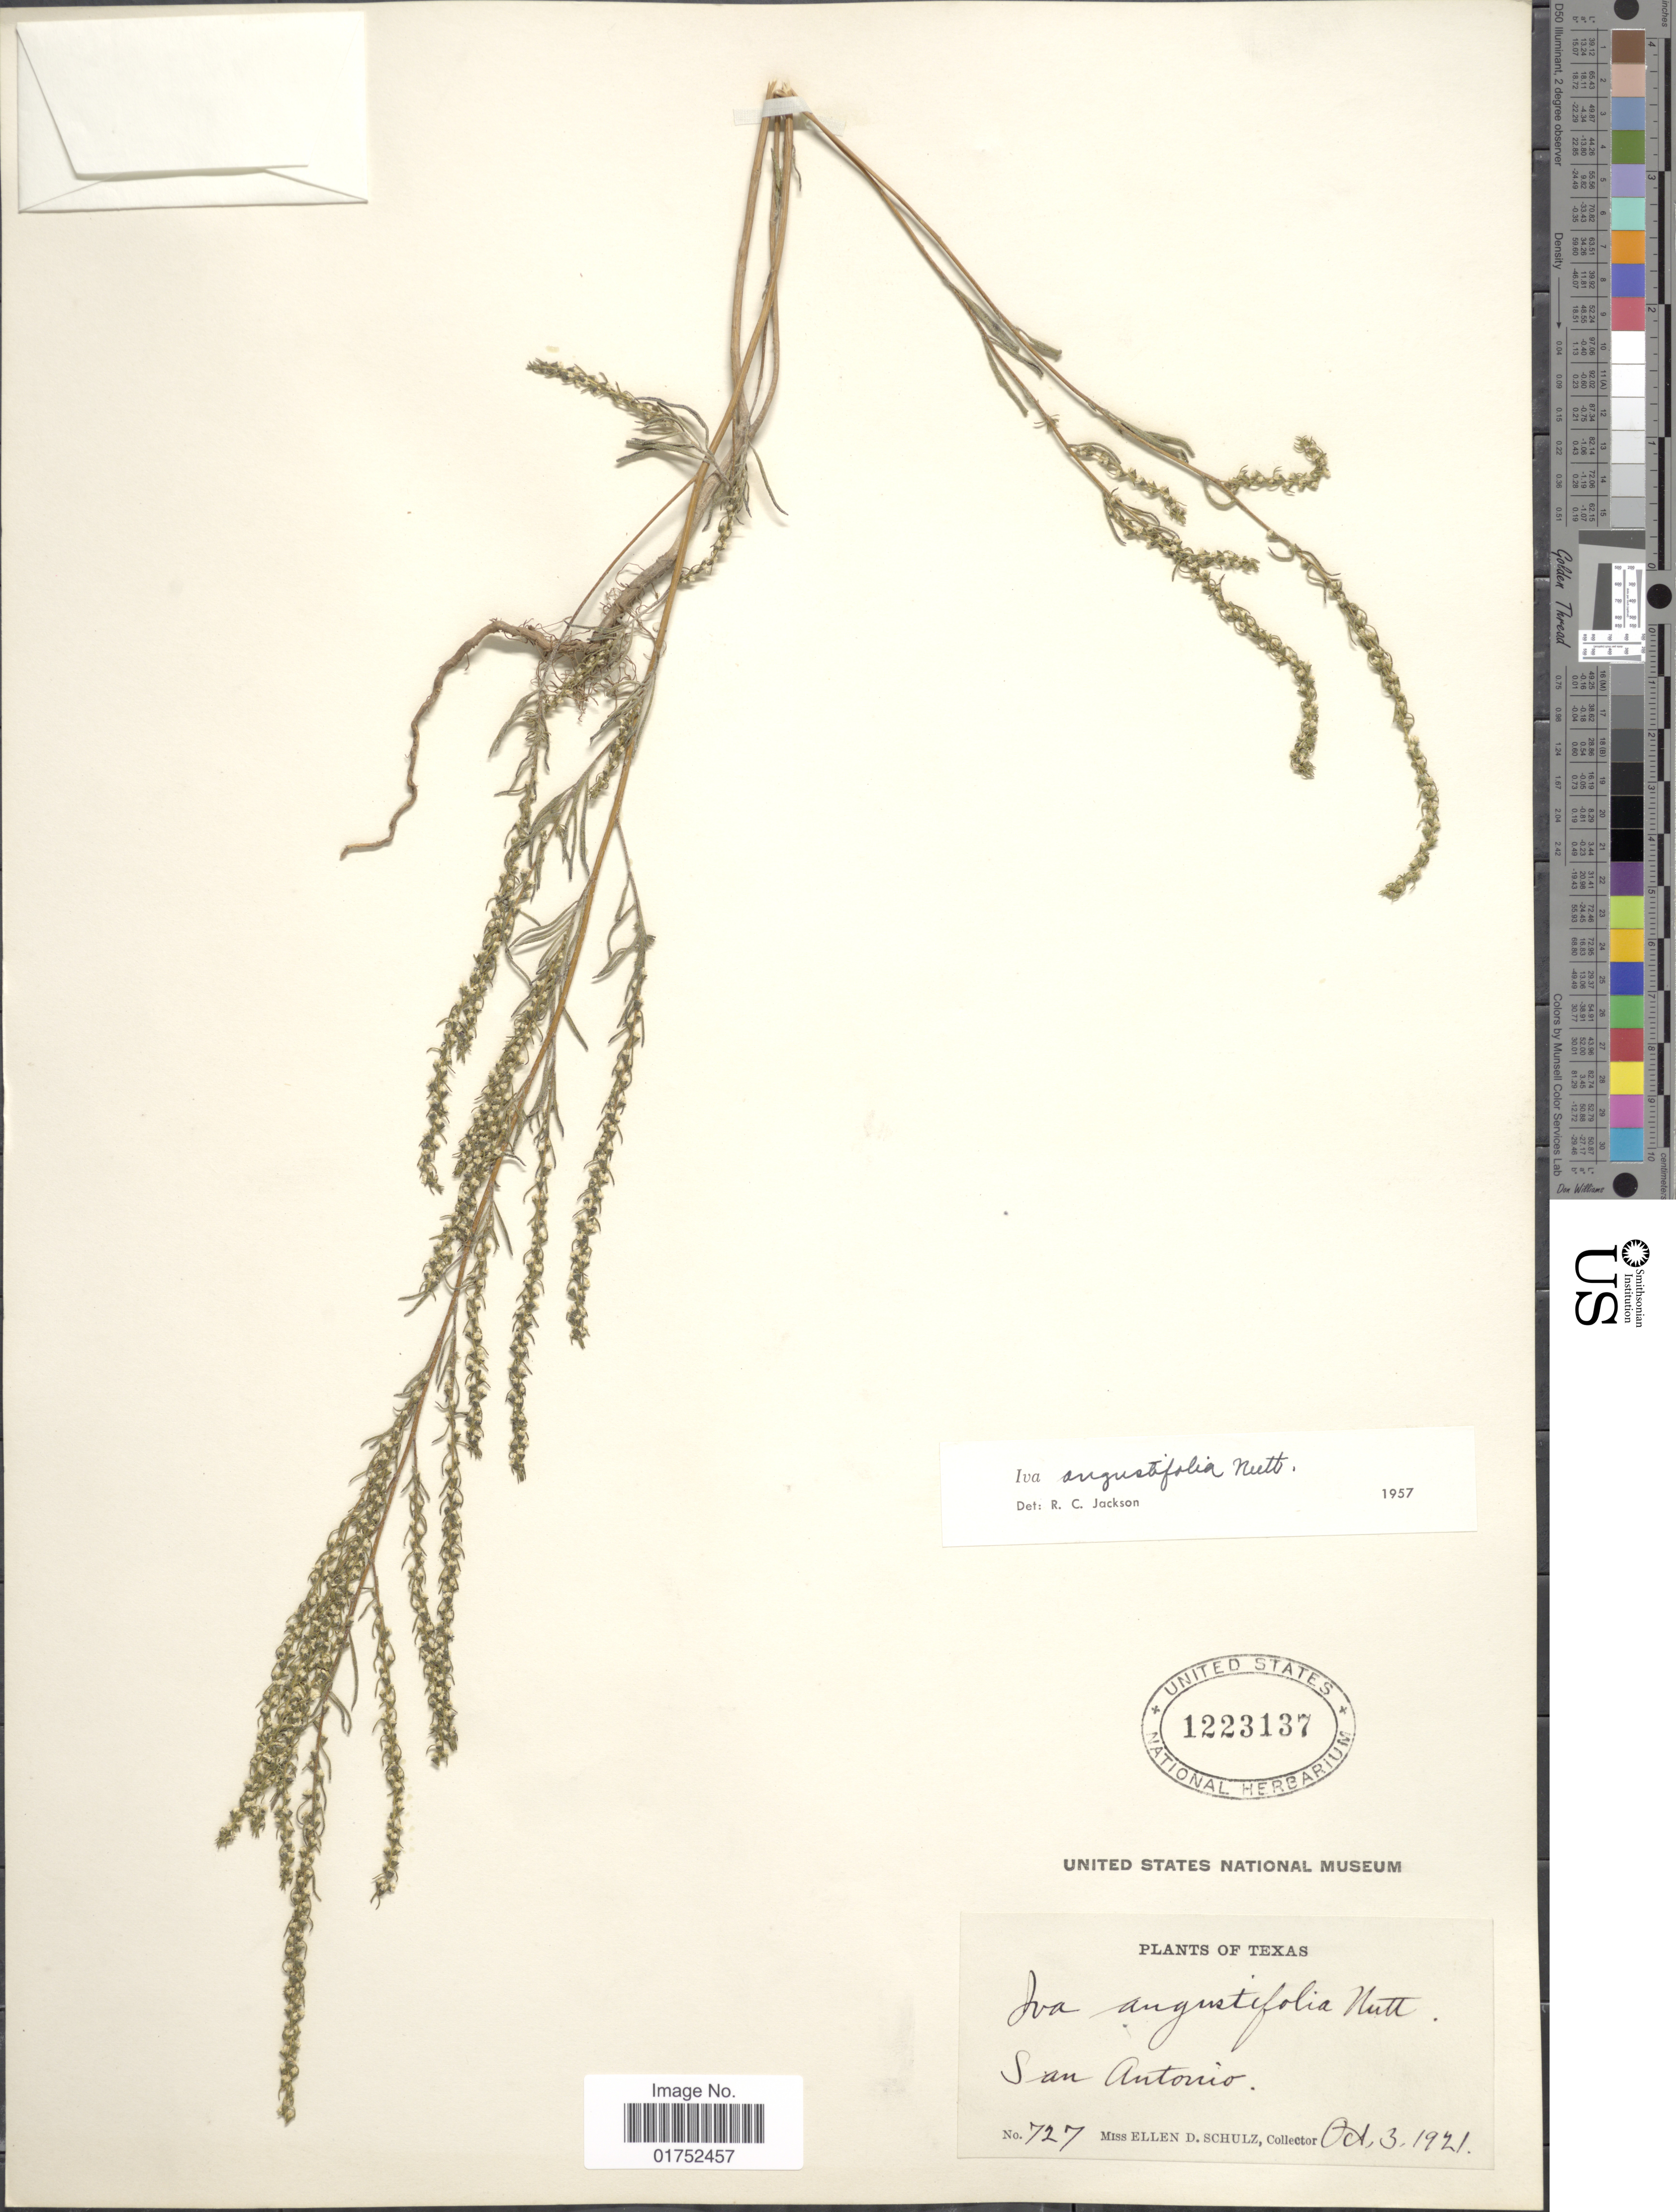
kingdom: Plantae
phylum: Tracheophyta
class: Magnoliopsida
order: Asterales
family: Asteraceae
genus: Iva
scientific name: Iva angustifolia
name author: Nutt.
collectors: E. D. Schulz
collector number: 727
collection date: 1921-10-03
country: United States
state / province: Texas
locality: San Antonio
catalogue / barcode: US 1223137